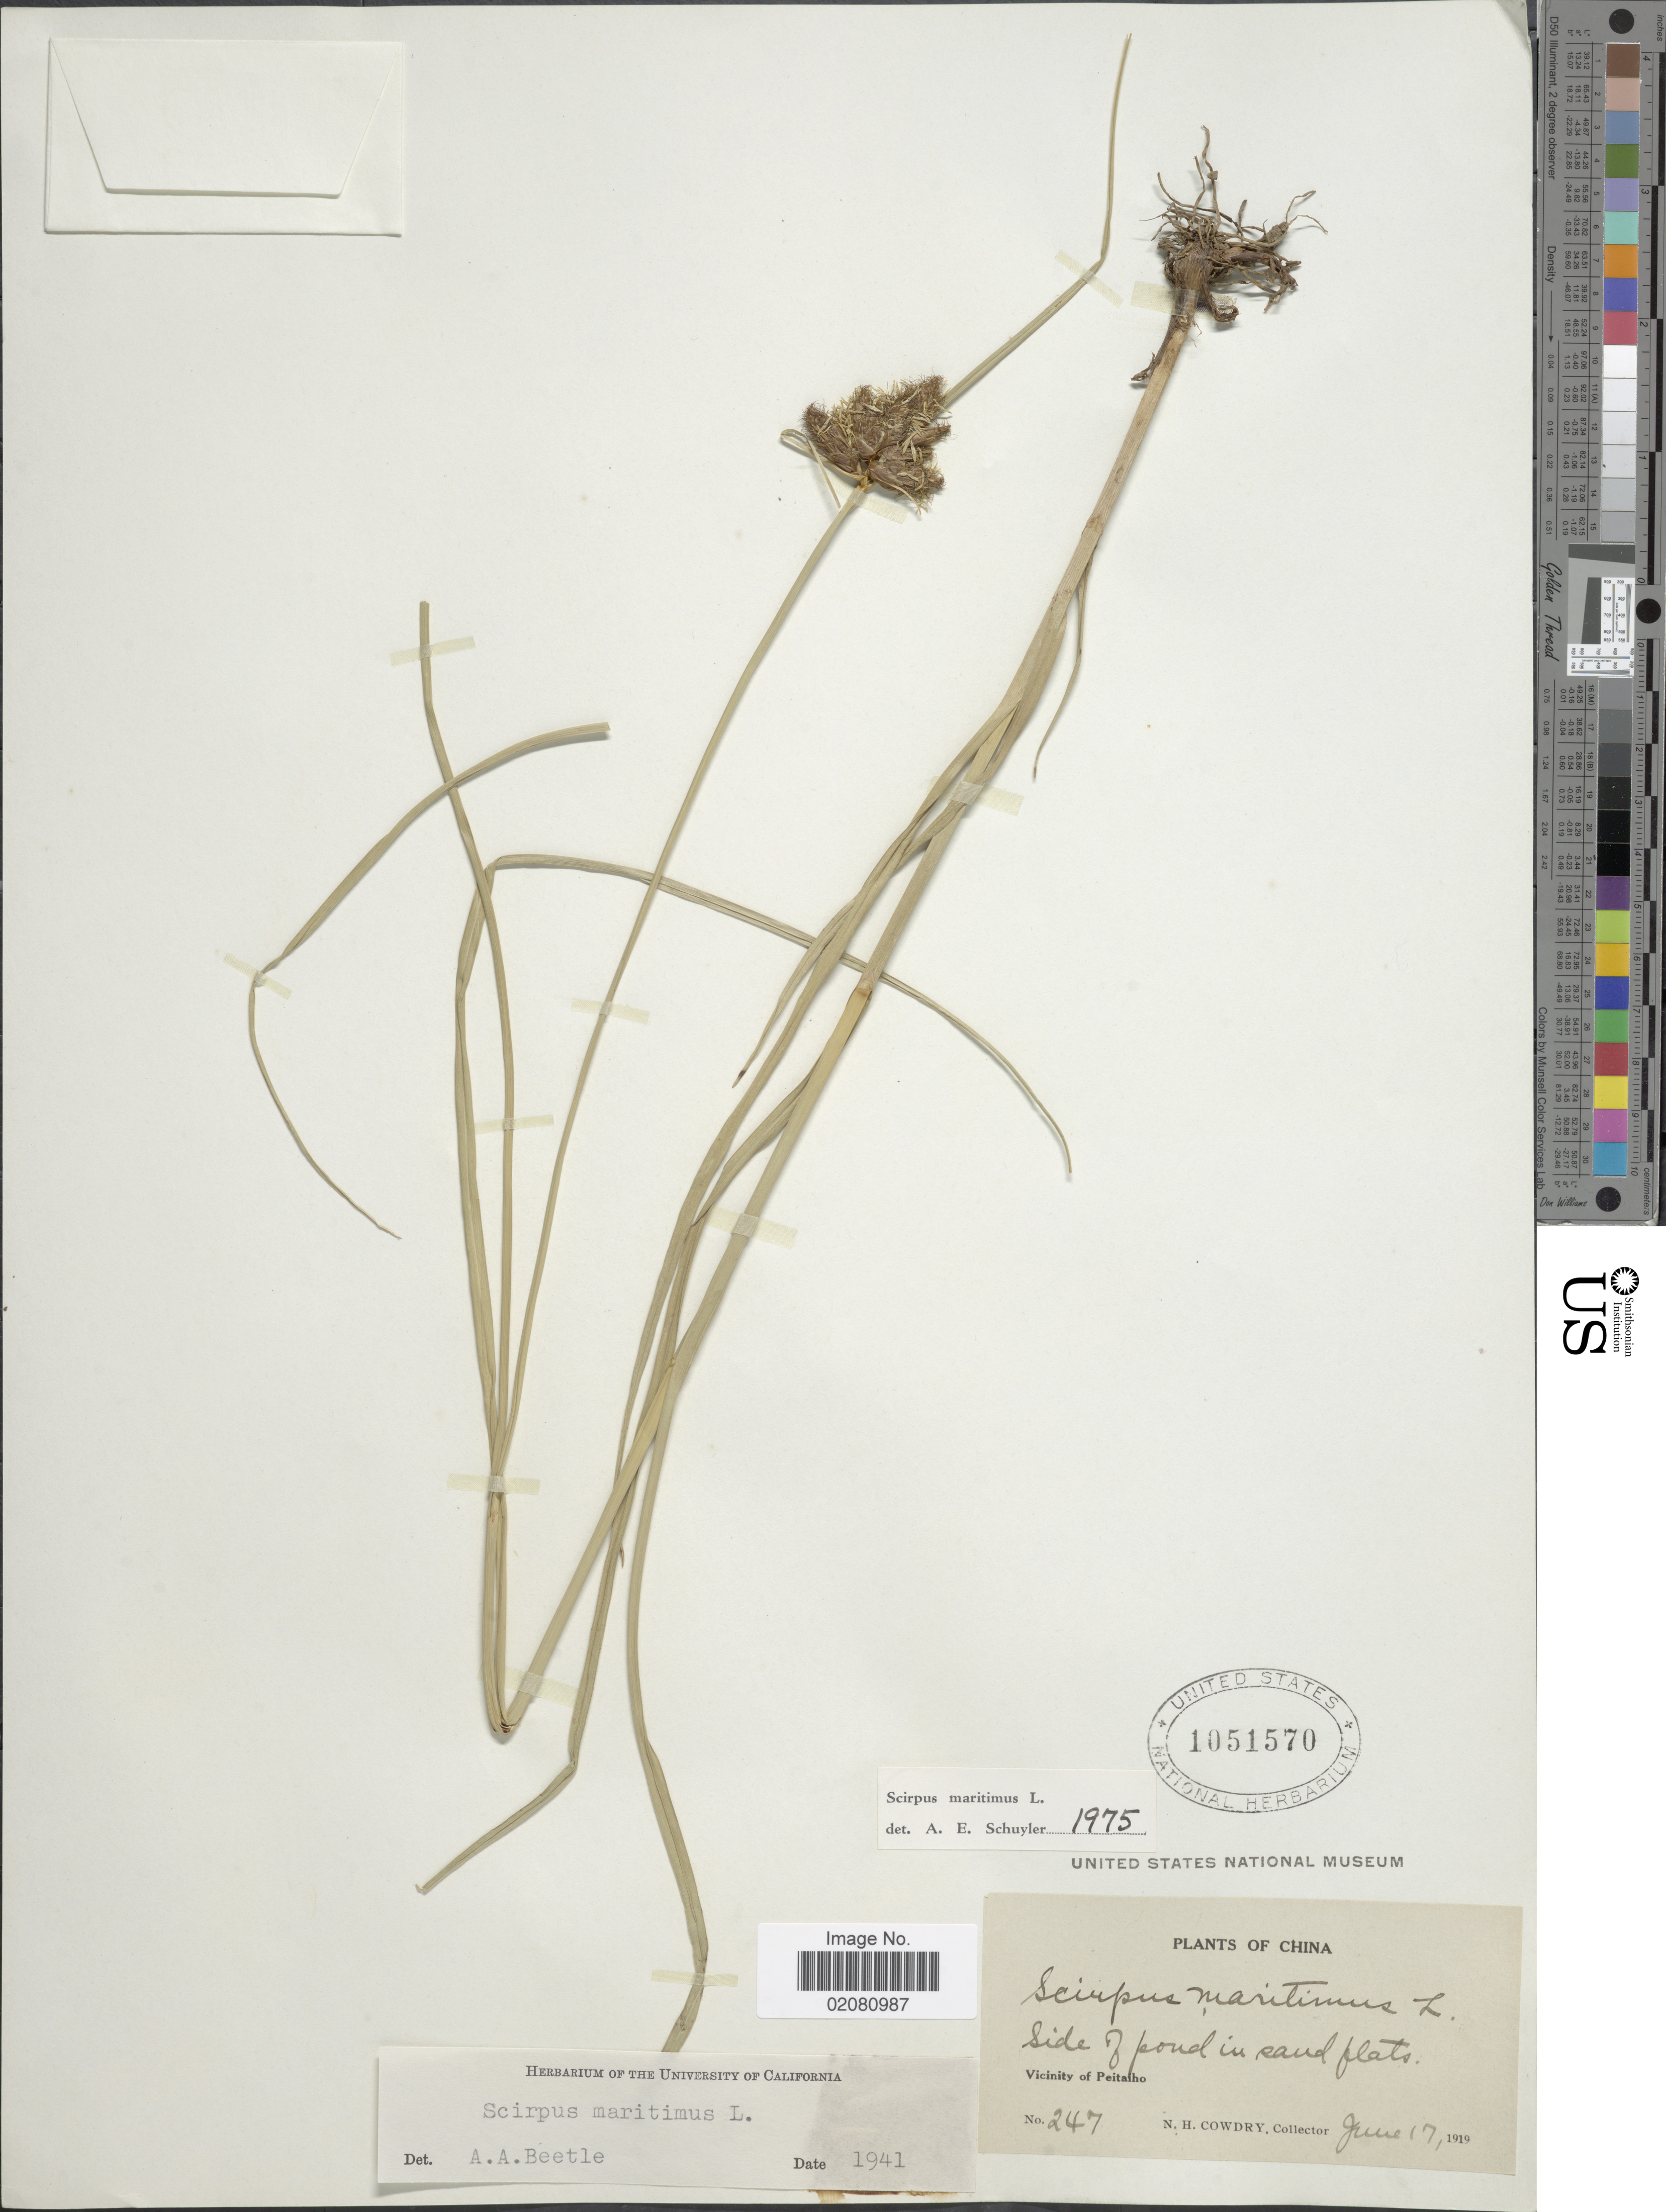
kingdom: Plantae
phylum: Tracheophyta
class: Liliopsida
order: Poales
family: Cyperaceae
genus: Bolboschoenus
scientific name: Bolboschoenus maritimus subsp. maritimus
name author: (L.) Palla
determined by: Strong, Mark T., (BOT), Smithsonian Institution - National Museum of Natural History (UNITED STATES)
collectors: N. H. Cowdry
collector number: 247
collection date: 1919-06-17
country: China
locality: Side of pond in sand flats, Vicinity of Peitaiho.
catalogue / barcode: US 1051570